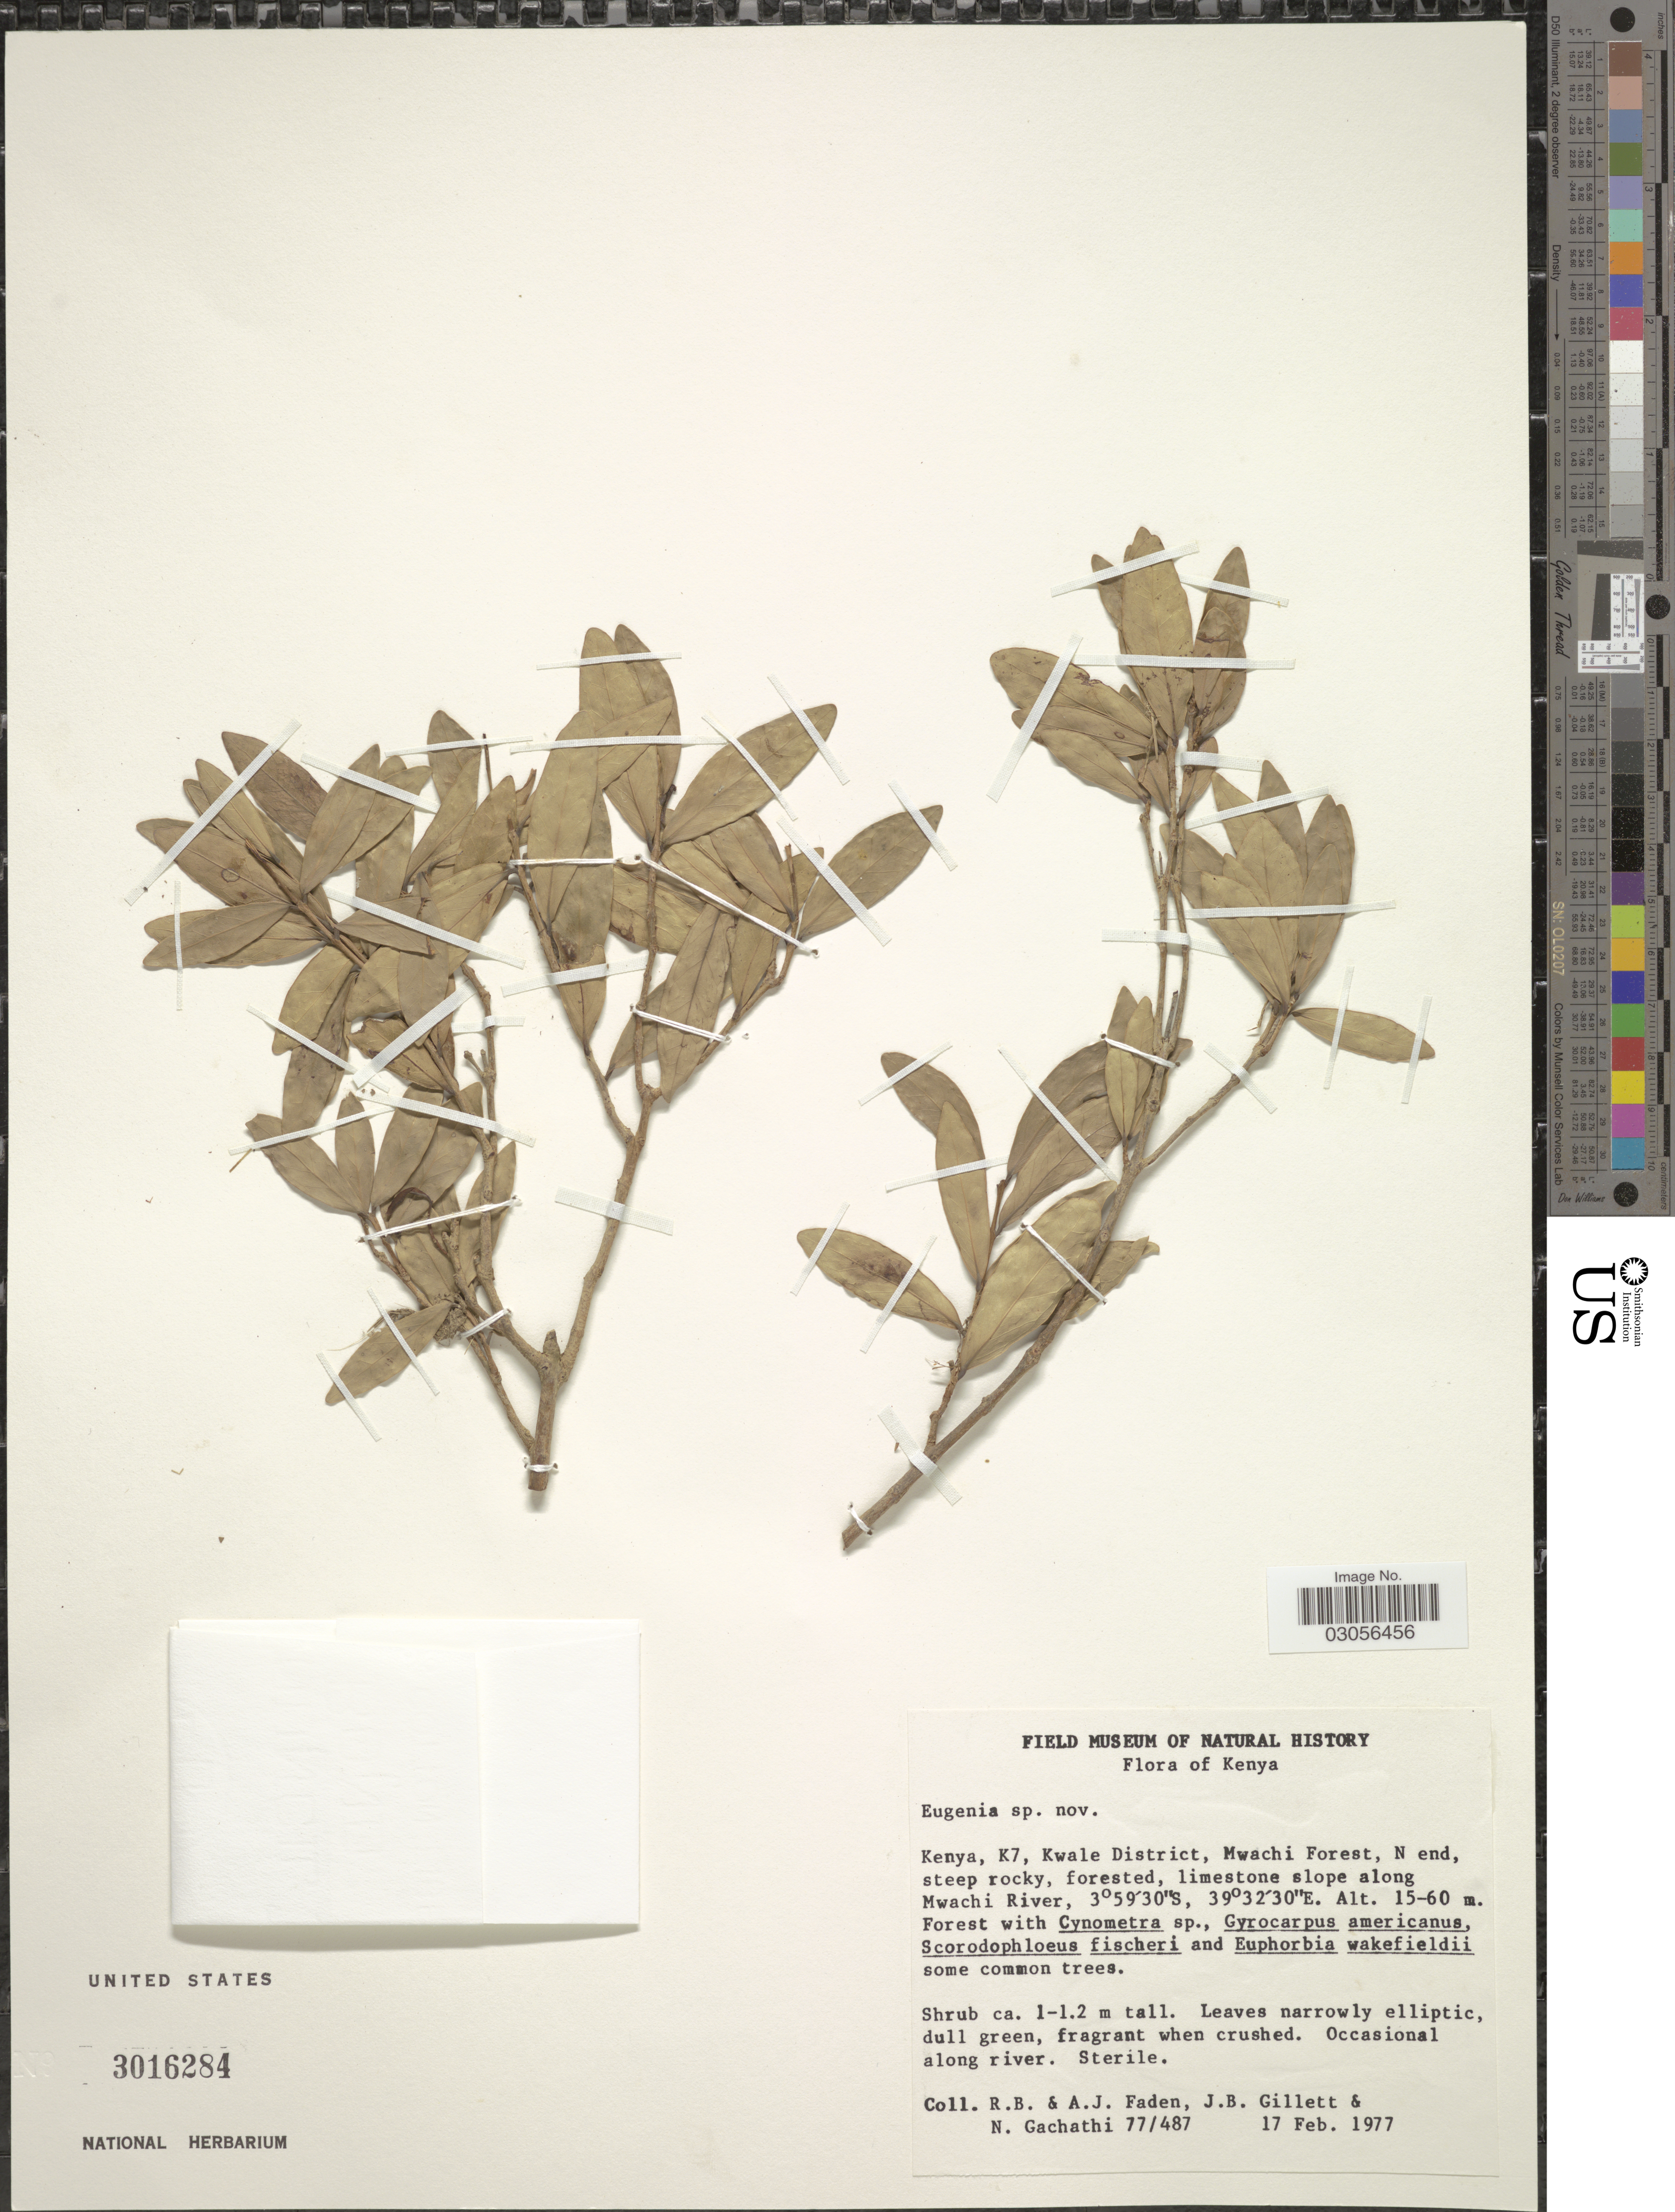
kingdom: Plantae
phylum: Tracheophyta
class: Magnoliopsida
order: Myrtales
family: Myrtaceae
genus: Eugenia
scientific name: Eugenia sp.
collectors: R. B. Faden, A. J. Faden, J. B. Gillett & N. Gachathi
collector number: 77/487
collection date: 1977-02-17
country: Kenya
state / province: Kwale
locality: K7, Kwale District, Mwachi Forest, N end, steep rocky, forested, limestone slope along Mwachi River.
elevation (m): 15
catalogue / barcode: US 3016284